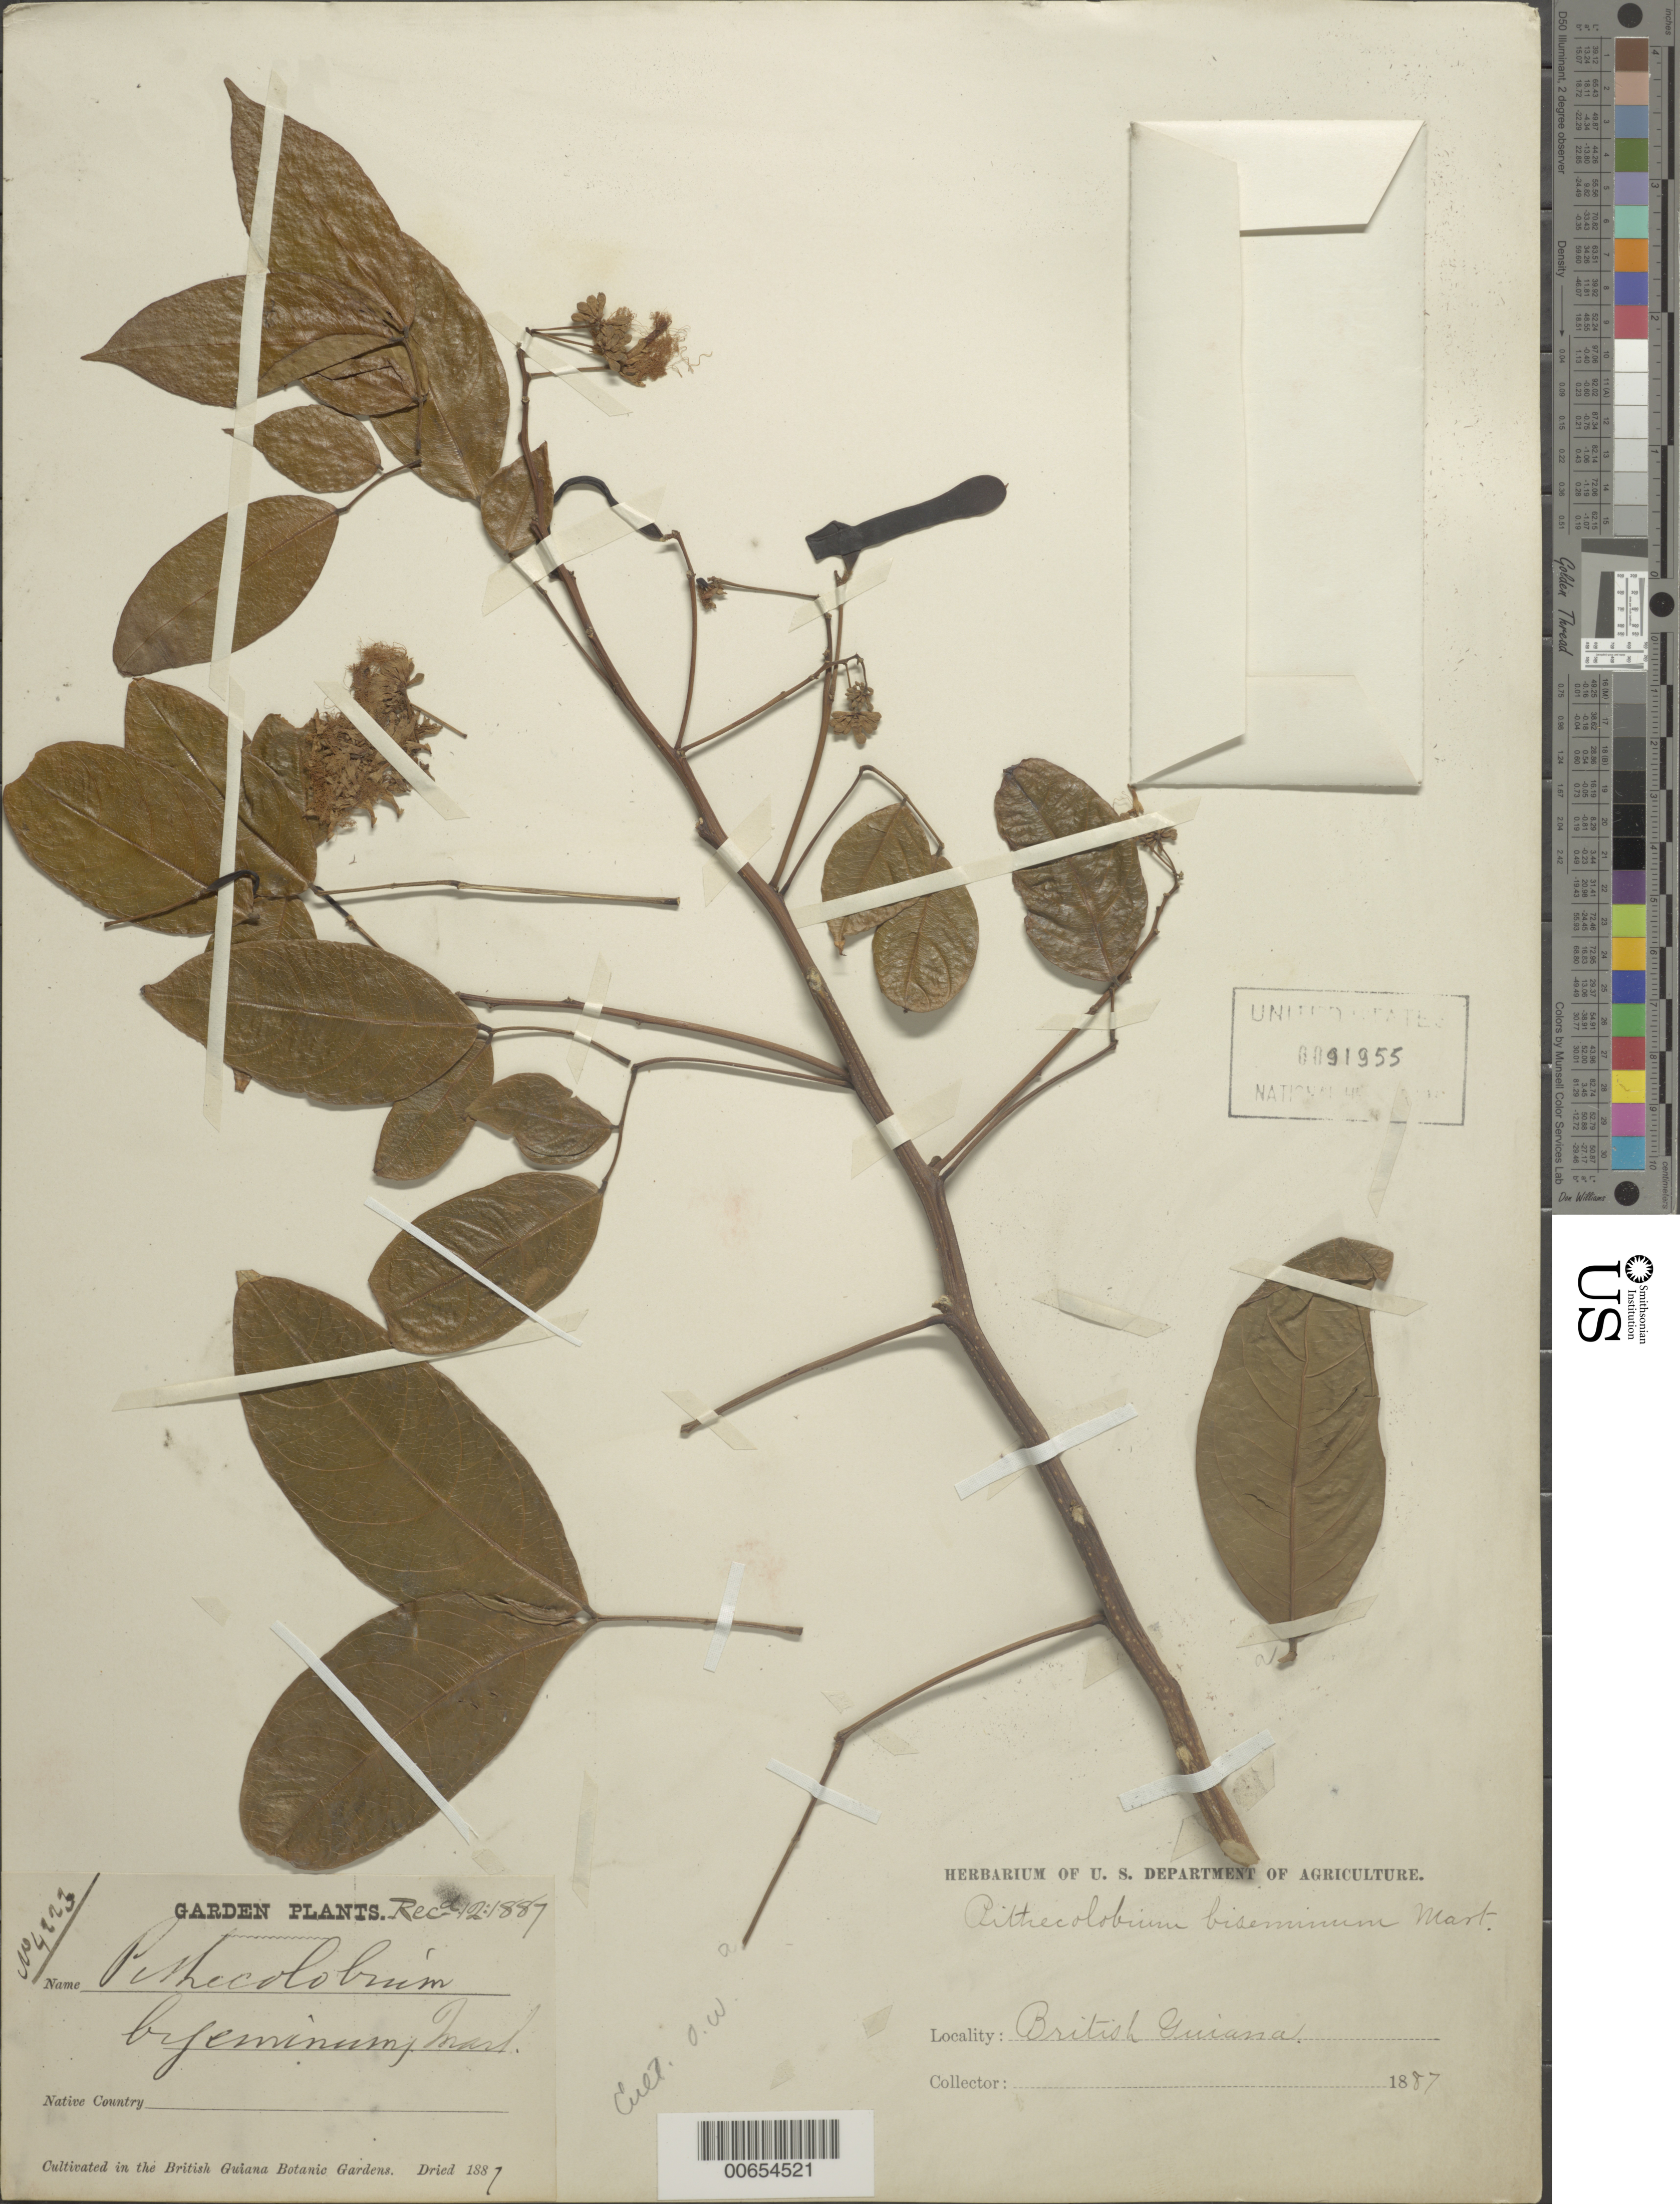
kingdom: Plantae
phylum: Tracheophyta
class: Magnoliopsida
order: Fabales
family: Fabaceae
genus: Archidendron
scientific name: Archidendron bigeminum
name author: I.C. Nielsen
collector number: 4223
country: Guyana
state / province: Demerara-Mahaica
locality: British Guiana Botanic Gardens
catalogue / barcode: US 91955